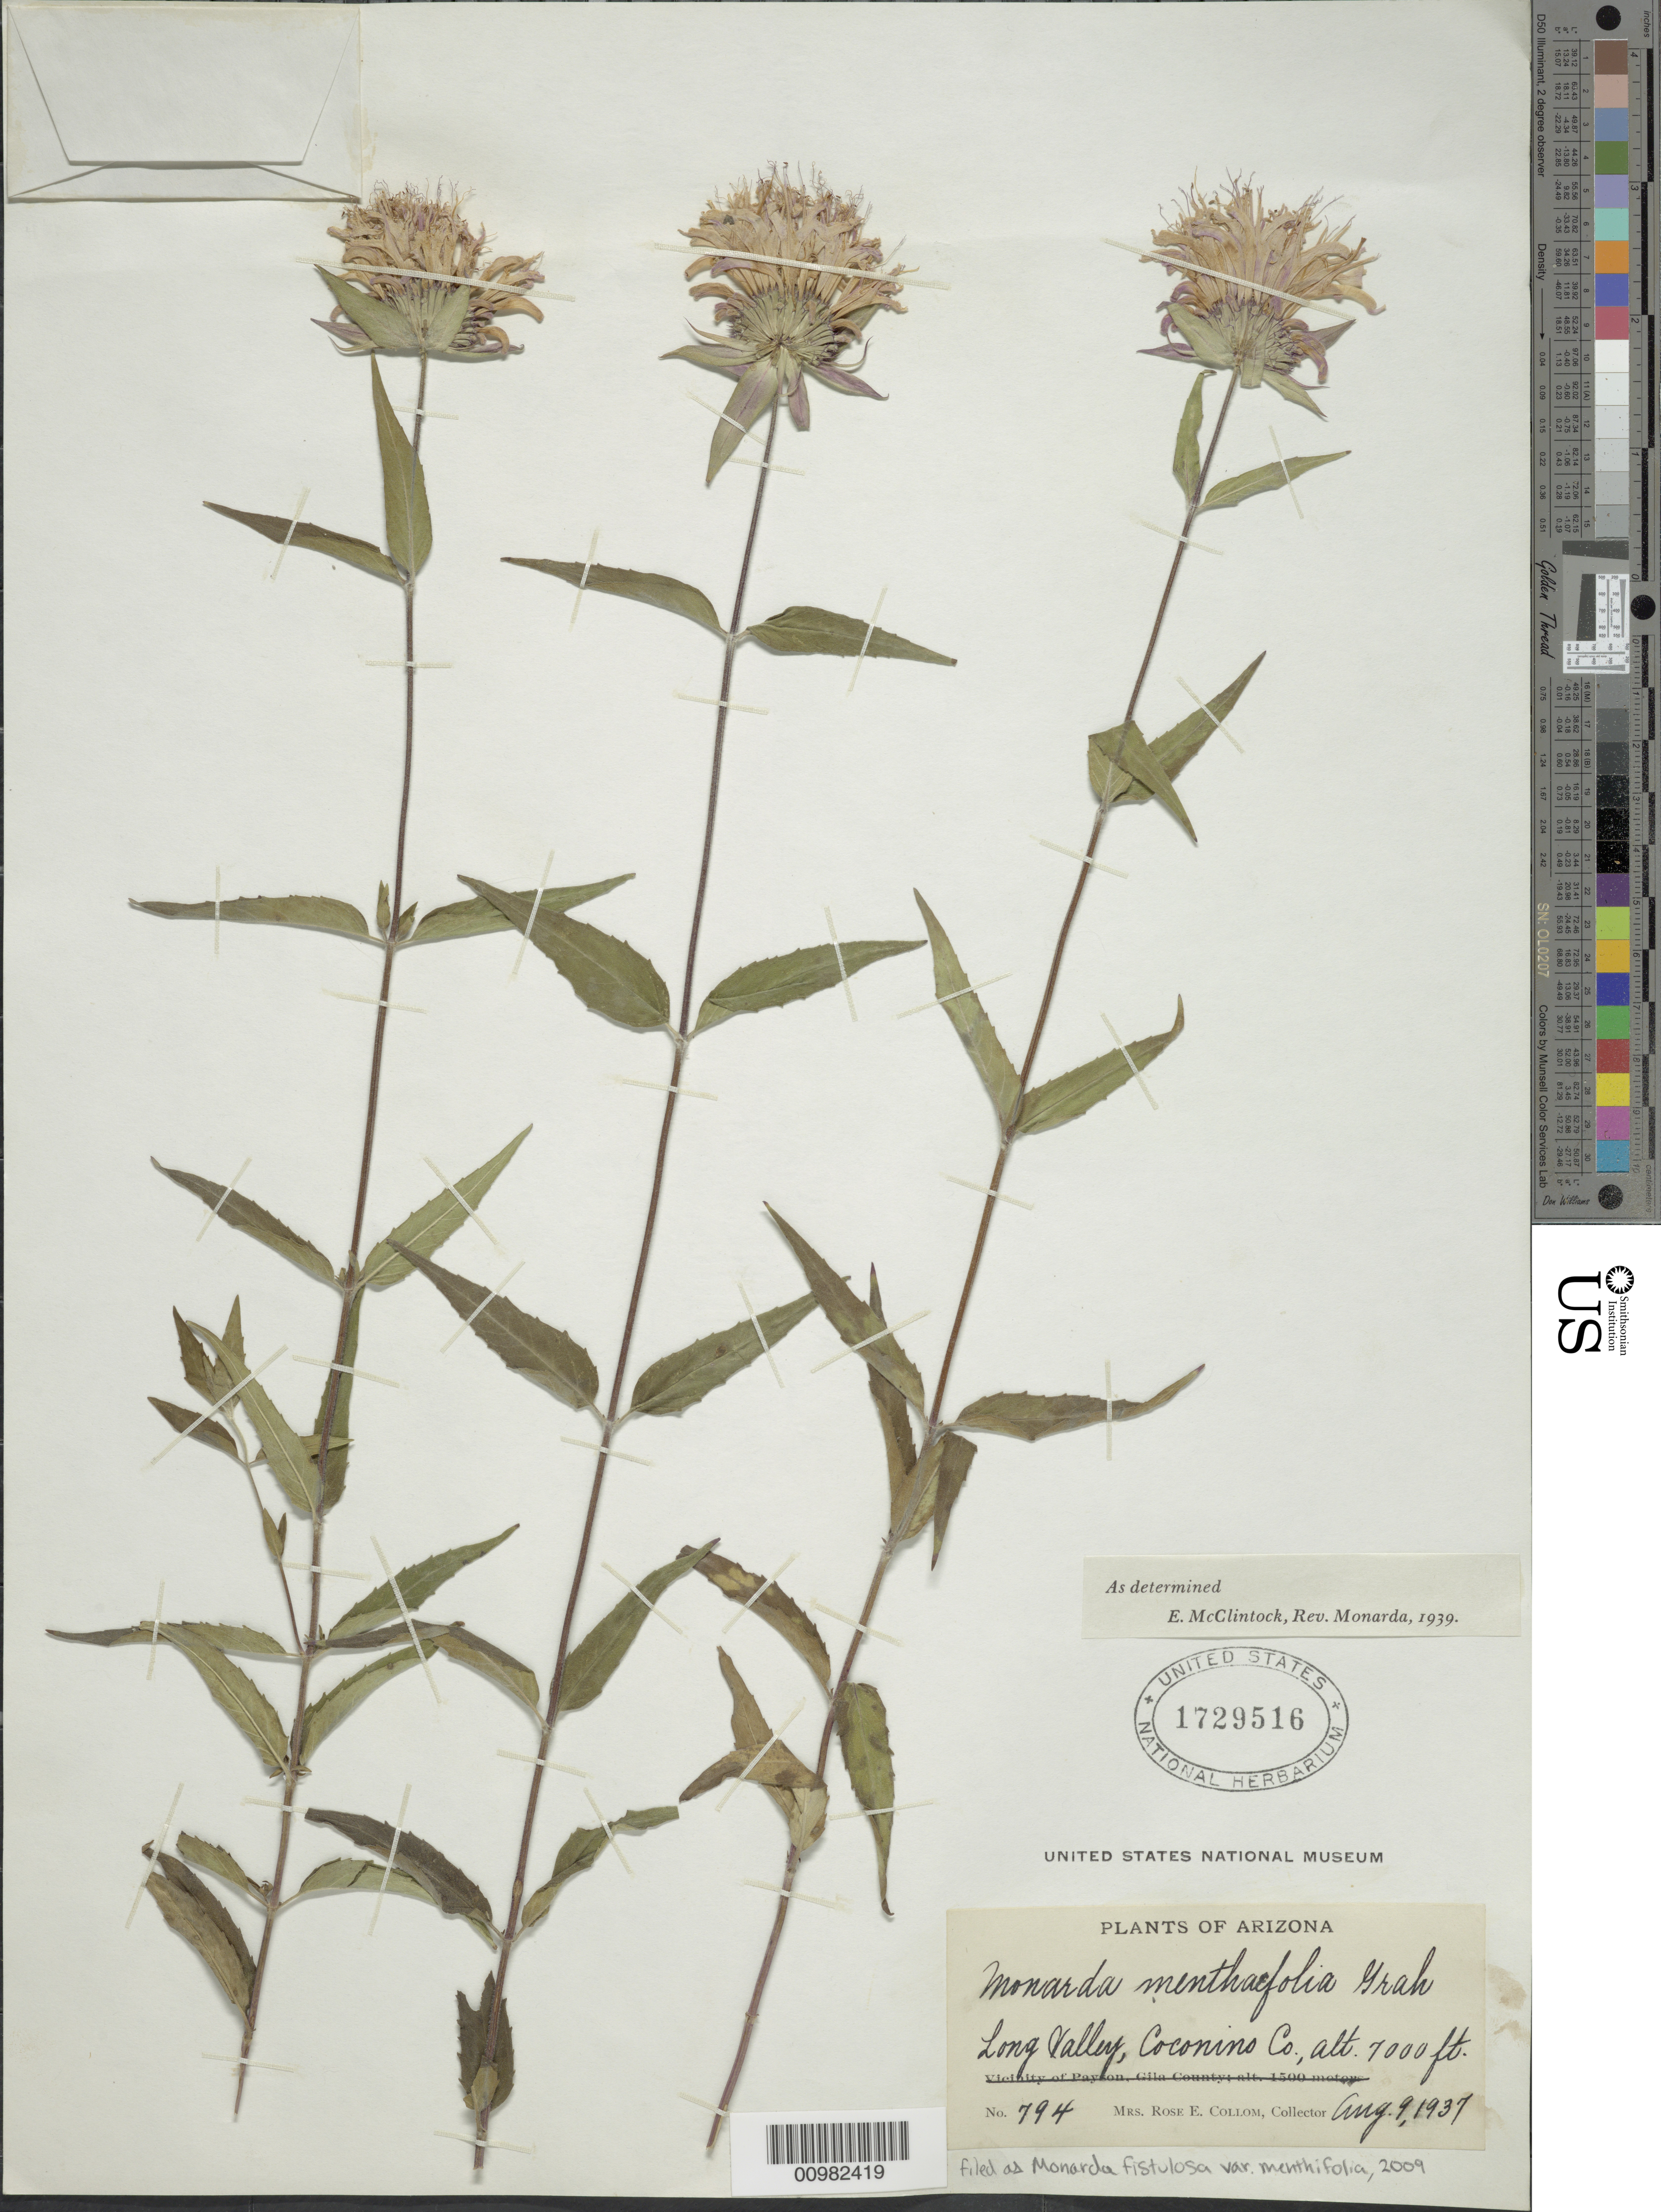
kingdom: Plantae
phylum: Tracheophyta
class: Magnoliopsida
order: Lamiales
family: Lamiaceae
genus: Monarda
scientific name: Monarda fistulosa var. menthifolia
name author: (Graham) Fernald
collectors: R. E. Collom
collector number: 794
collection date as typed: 09 Aug 1937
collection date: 1937-08-09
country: United States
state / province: Arizona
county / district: Coconino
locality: Long Valley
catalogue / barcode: US 1729516